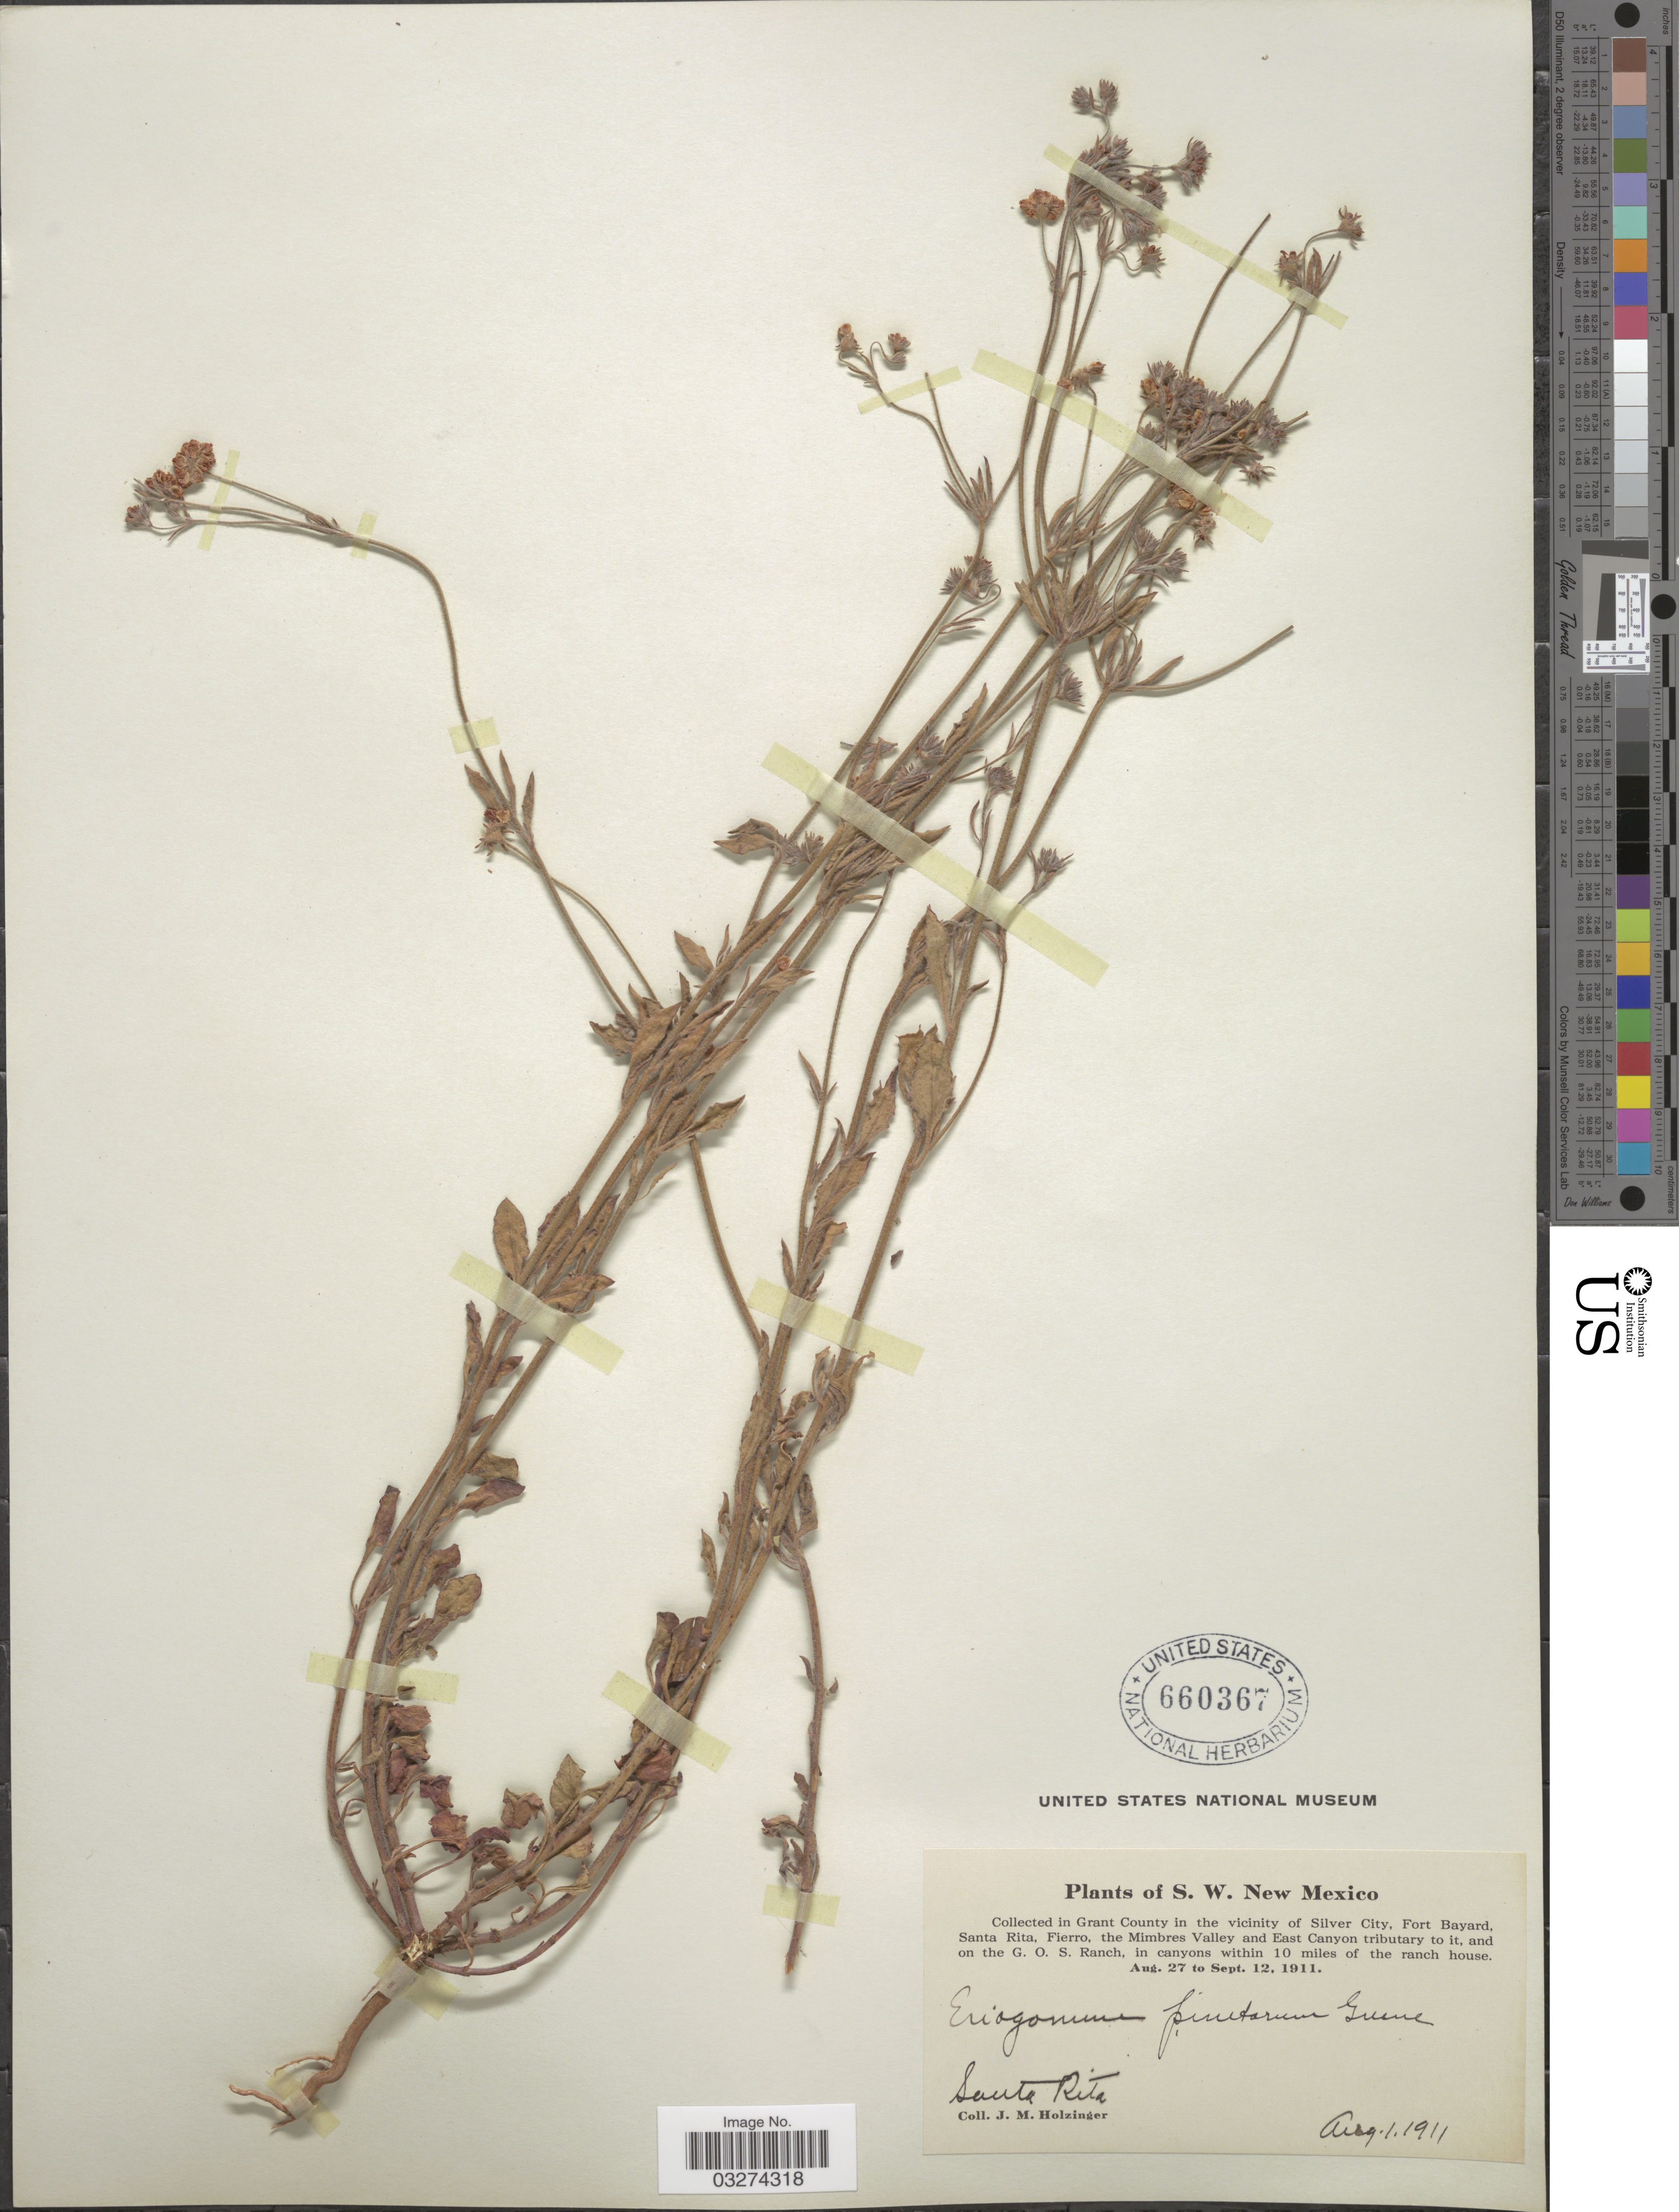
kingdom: Plantae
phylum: Tracheophyta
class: Magnoliopsida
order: Caryophyllales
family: Polygonaceae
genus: Eriogonum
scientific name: Eriogonum abertianum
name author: Torr.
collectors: J. M. Holzinger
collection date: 1911-08-01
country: United States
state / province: New Mexico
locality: S.W. New Mexico, Grant County in the vicinity of Silver City, Fort Bayard, Santa Rita, Fierro, the Mimbres Valley and East Canyon tributary to it, and on the G.O.S. Ranch, in canyons within 10 miles of the ranch house, Santa Rita.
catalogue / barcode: US 660367